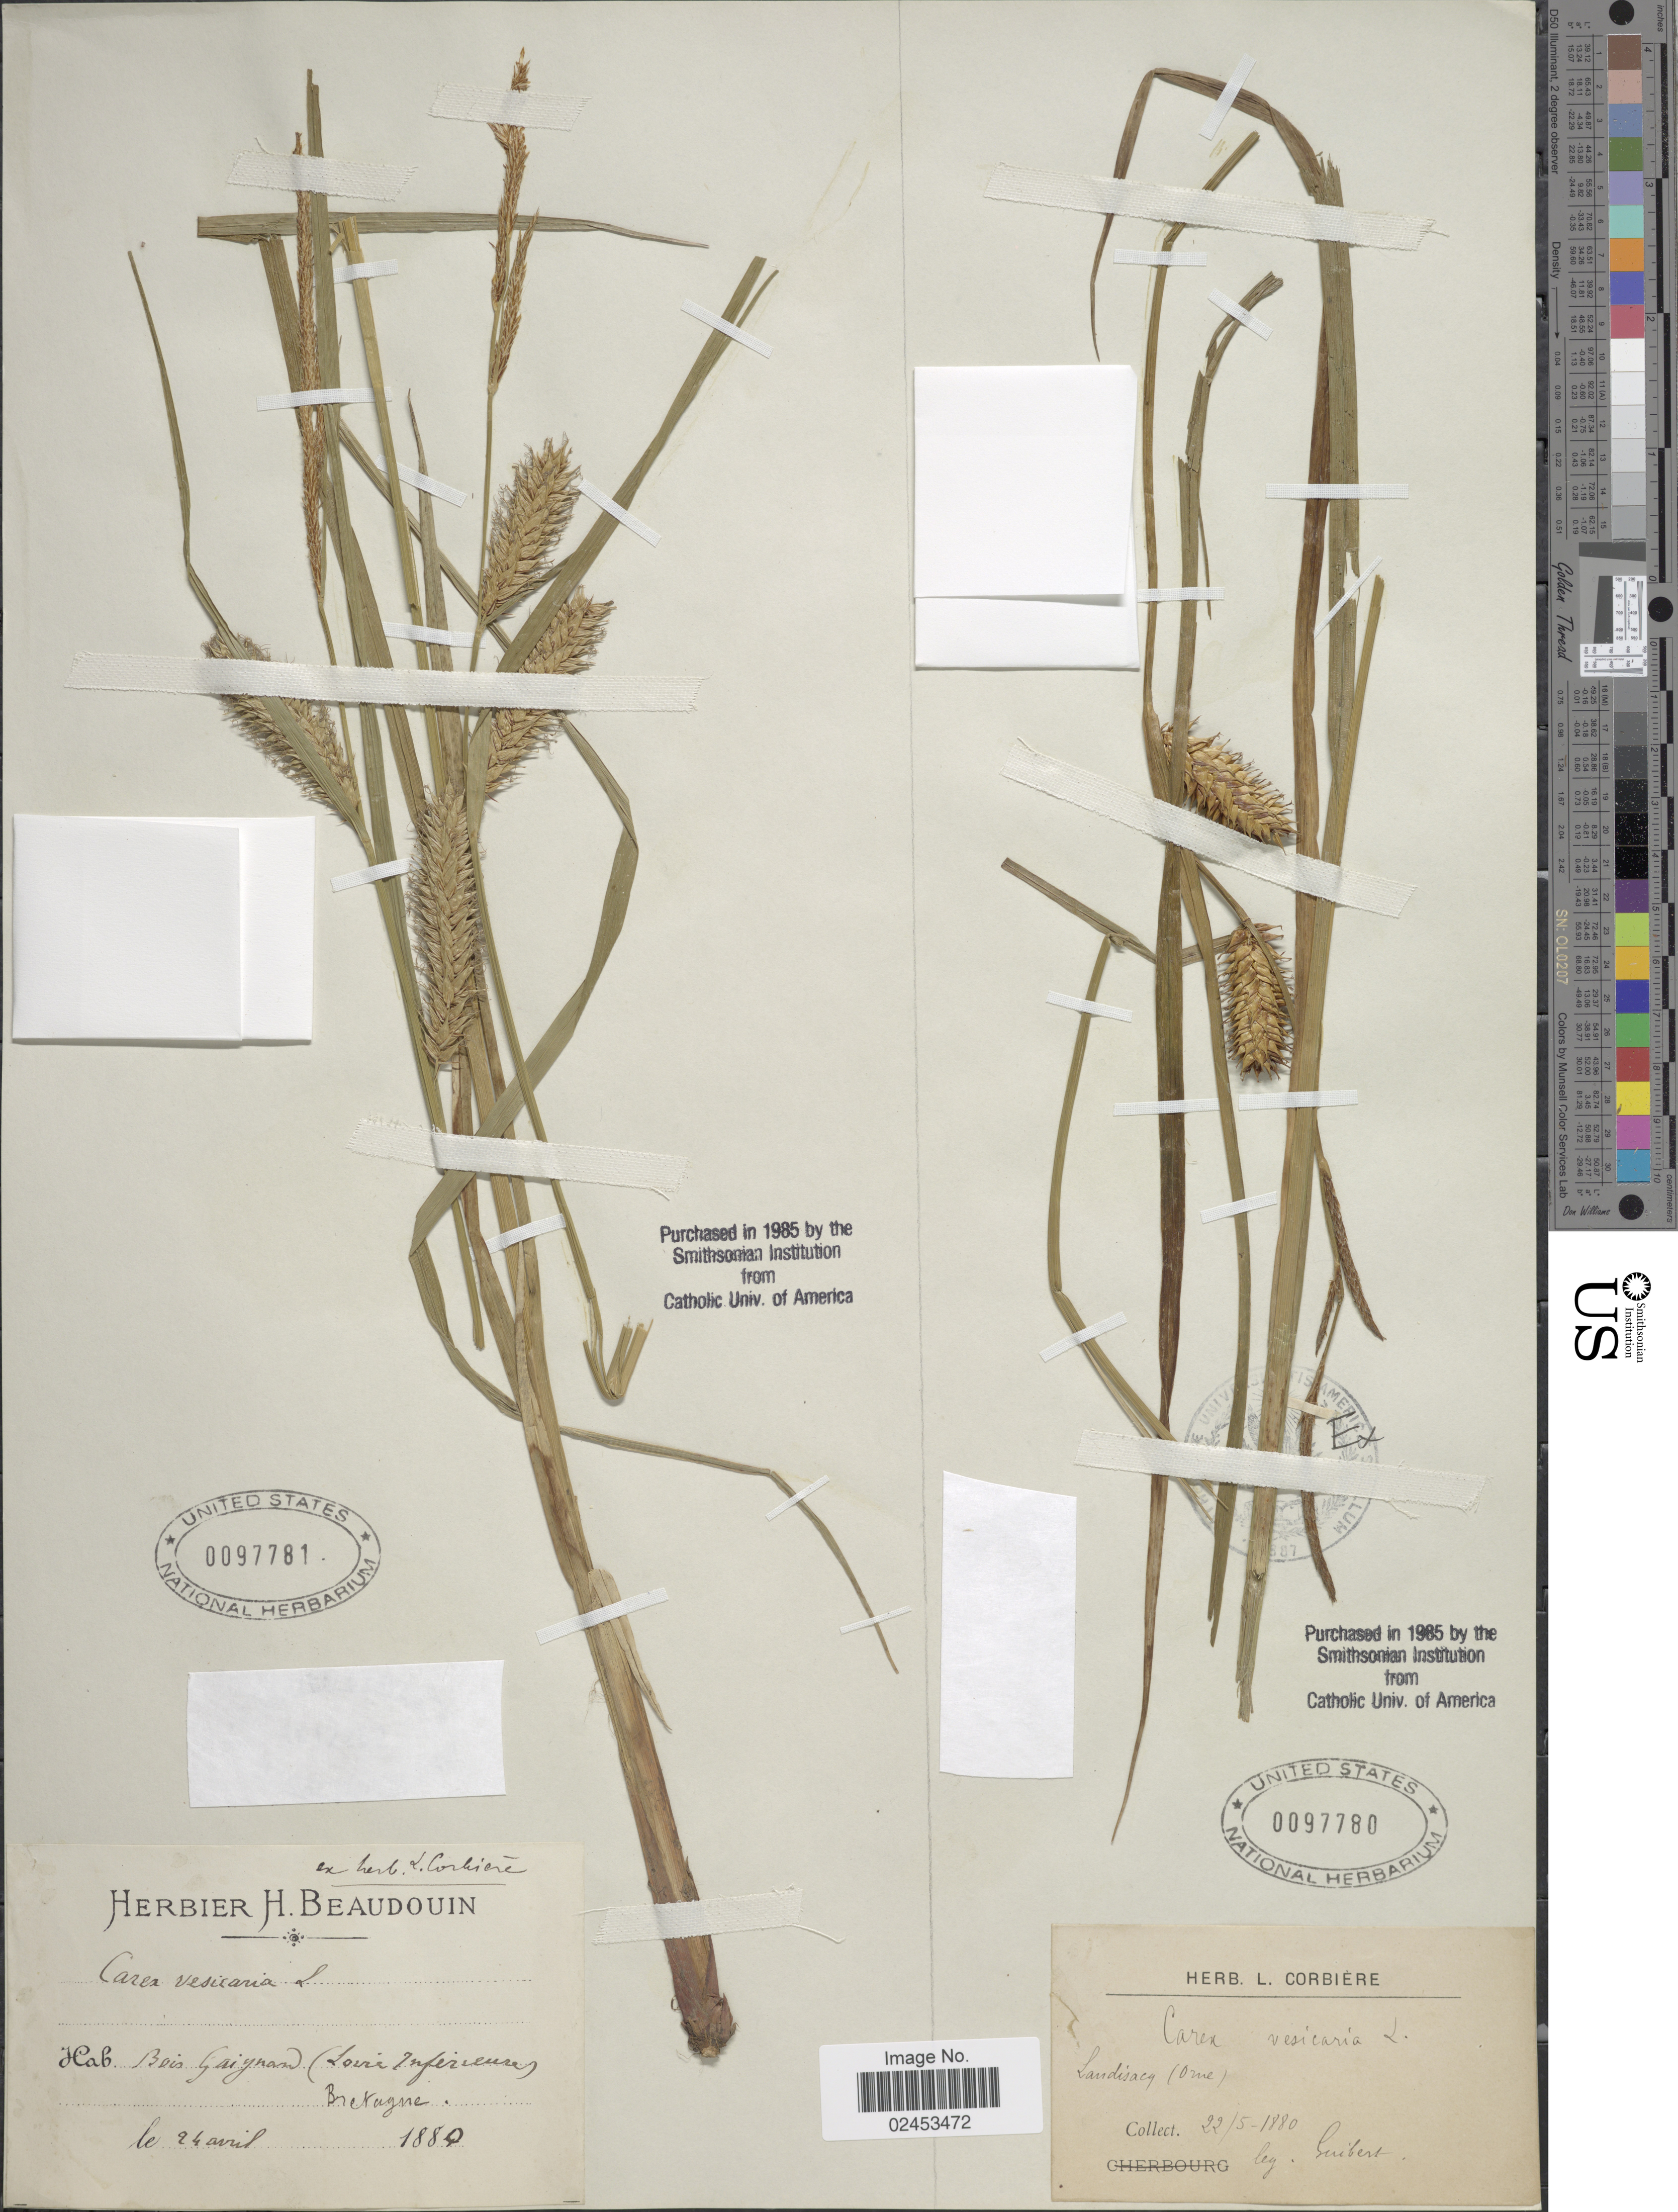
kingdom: Plantae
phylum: Tracheophyta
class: Liliopsida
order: Poales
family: Cyperaceae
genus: Carex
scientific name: Carex vesicaria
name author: L.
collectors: Guibert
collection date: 1880-05-22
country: France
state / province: Normandie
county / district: Orne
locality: Landisacy (Orne)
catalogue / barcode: US 97780